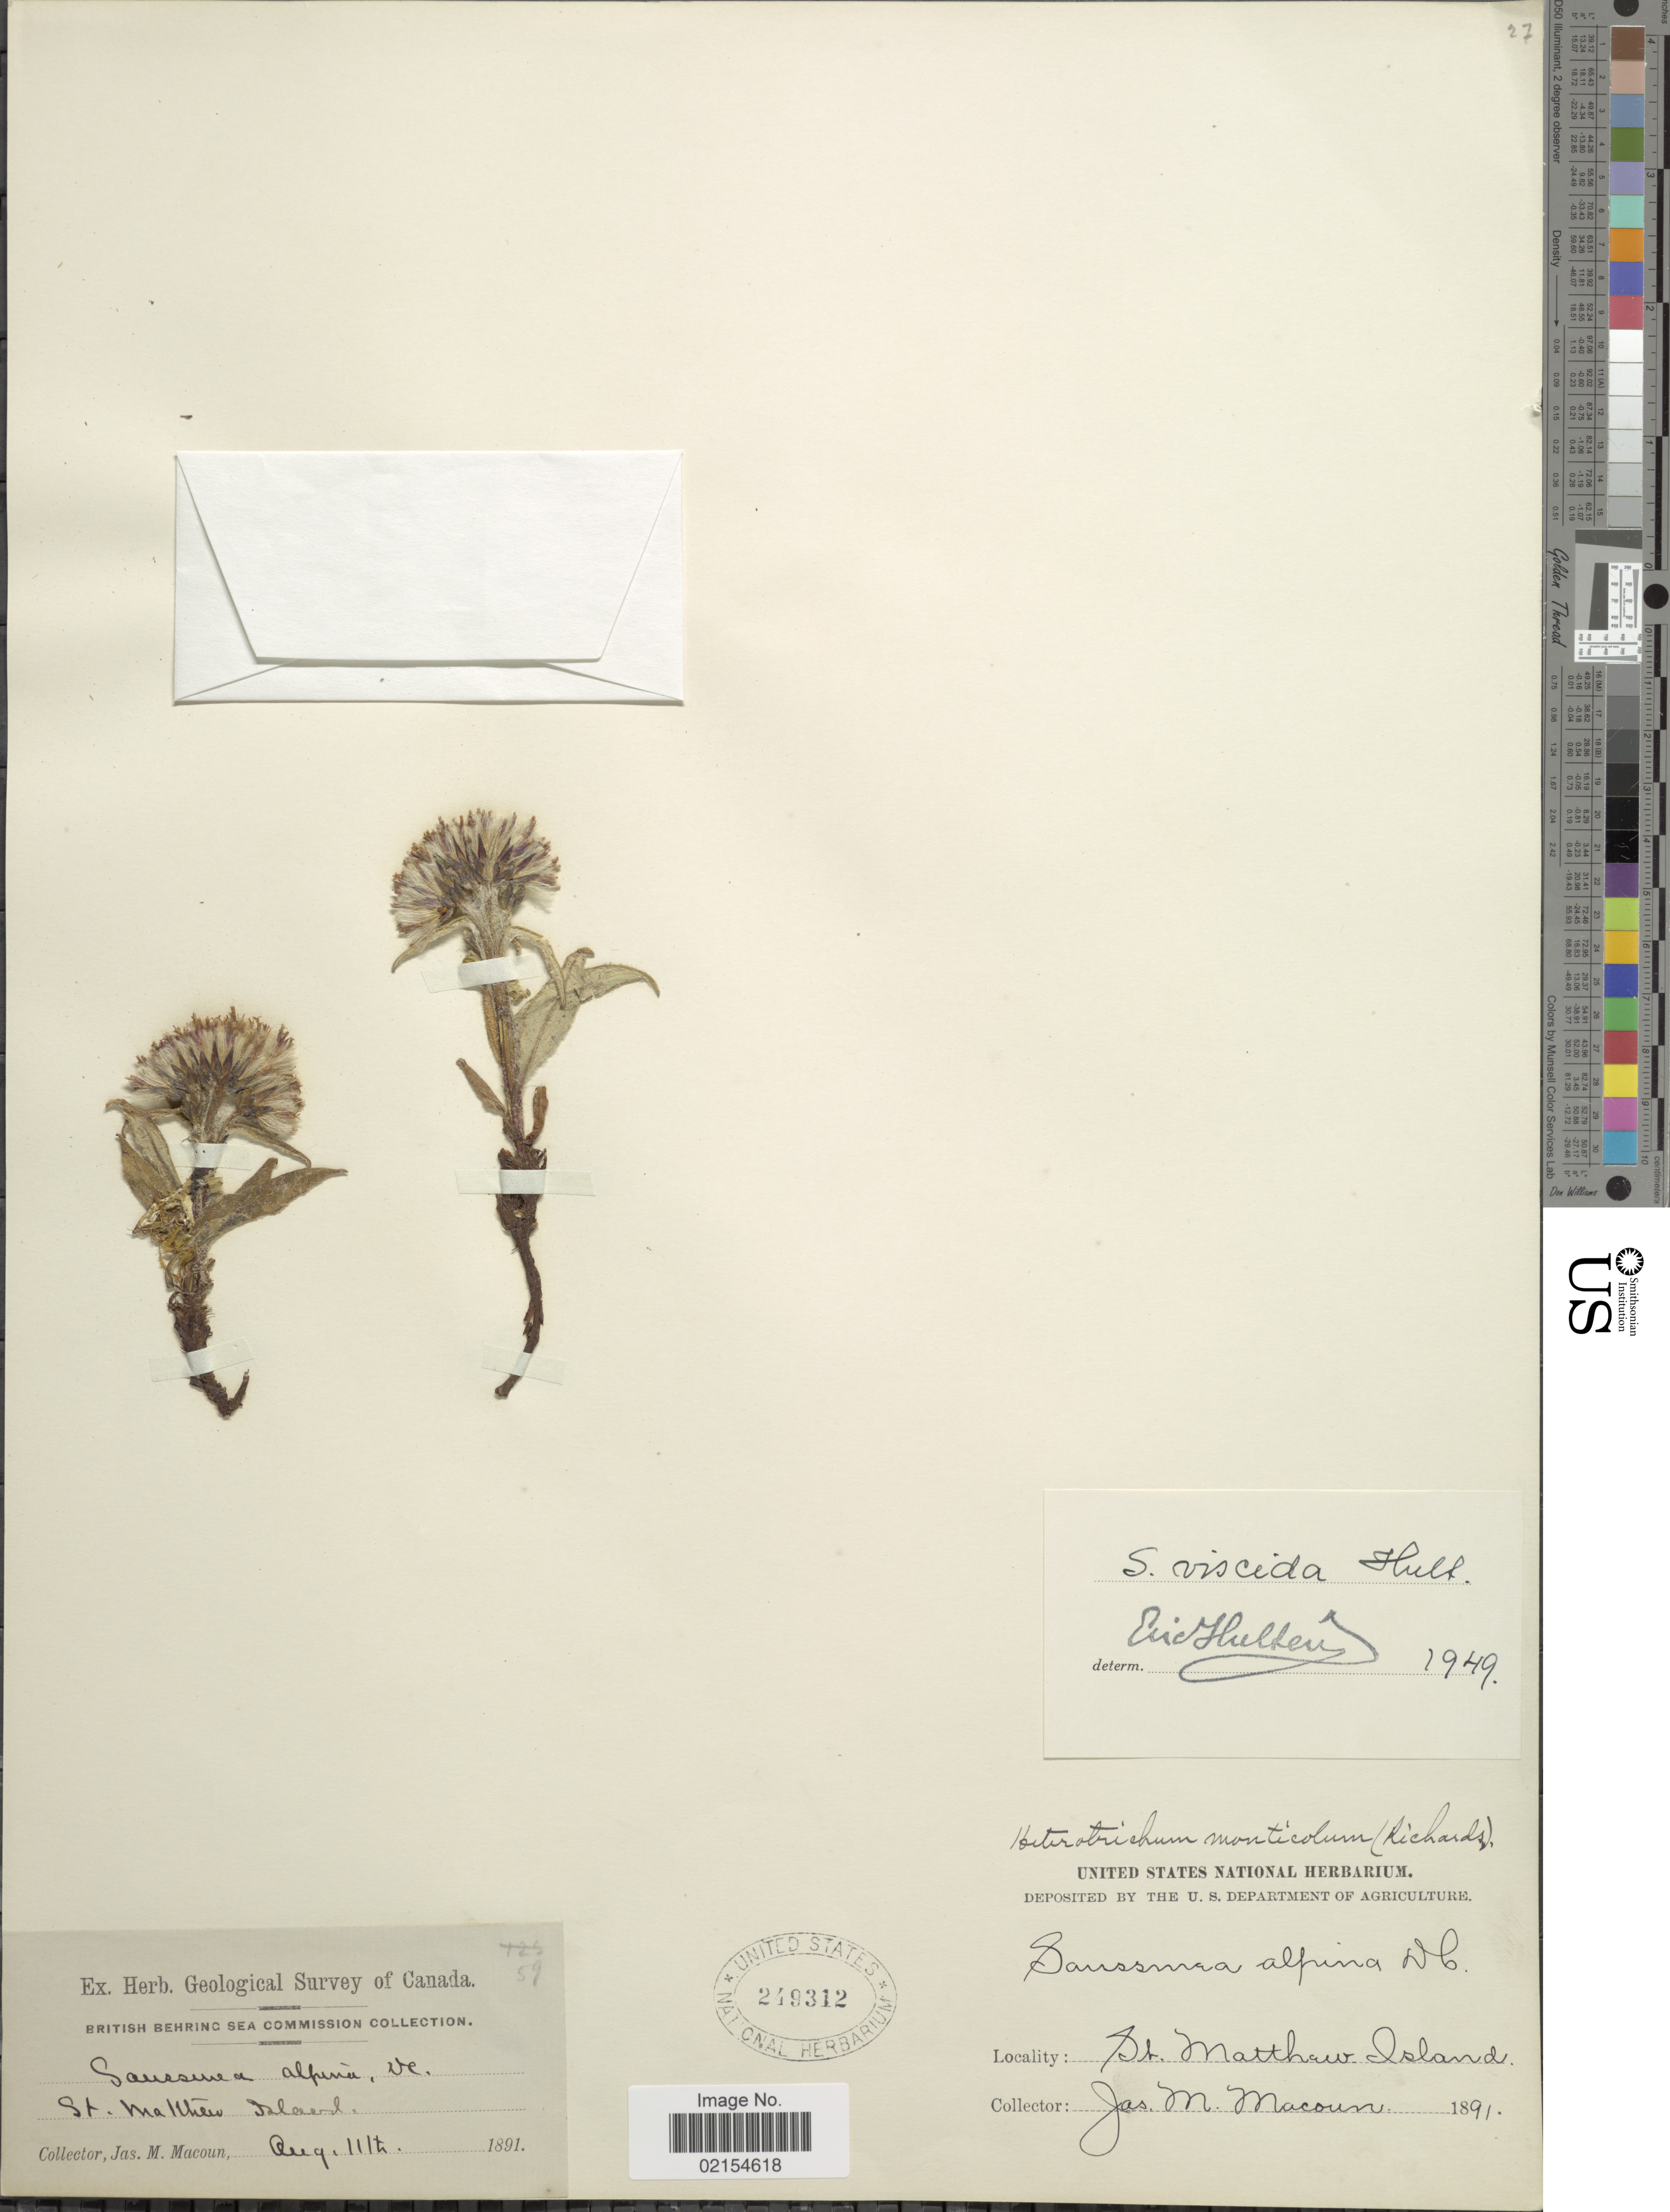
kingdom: Plantae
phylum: Tracheophyta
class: Magnoliopsida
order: Asterales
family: Asteraceae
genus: Saussurea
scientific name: Saussurea alpina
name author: (L.) DC.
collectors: J. M. Macoun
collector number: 59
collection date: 1891-08-11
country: United States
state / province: Alaska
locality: British Behring Sea, St. Matthew Island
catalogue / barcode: US 249312